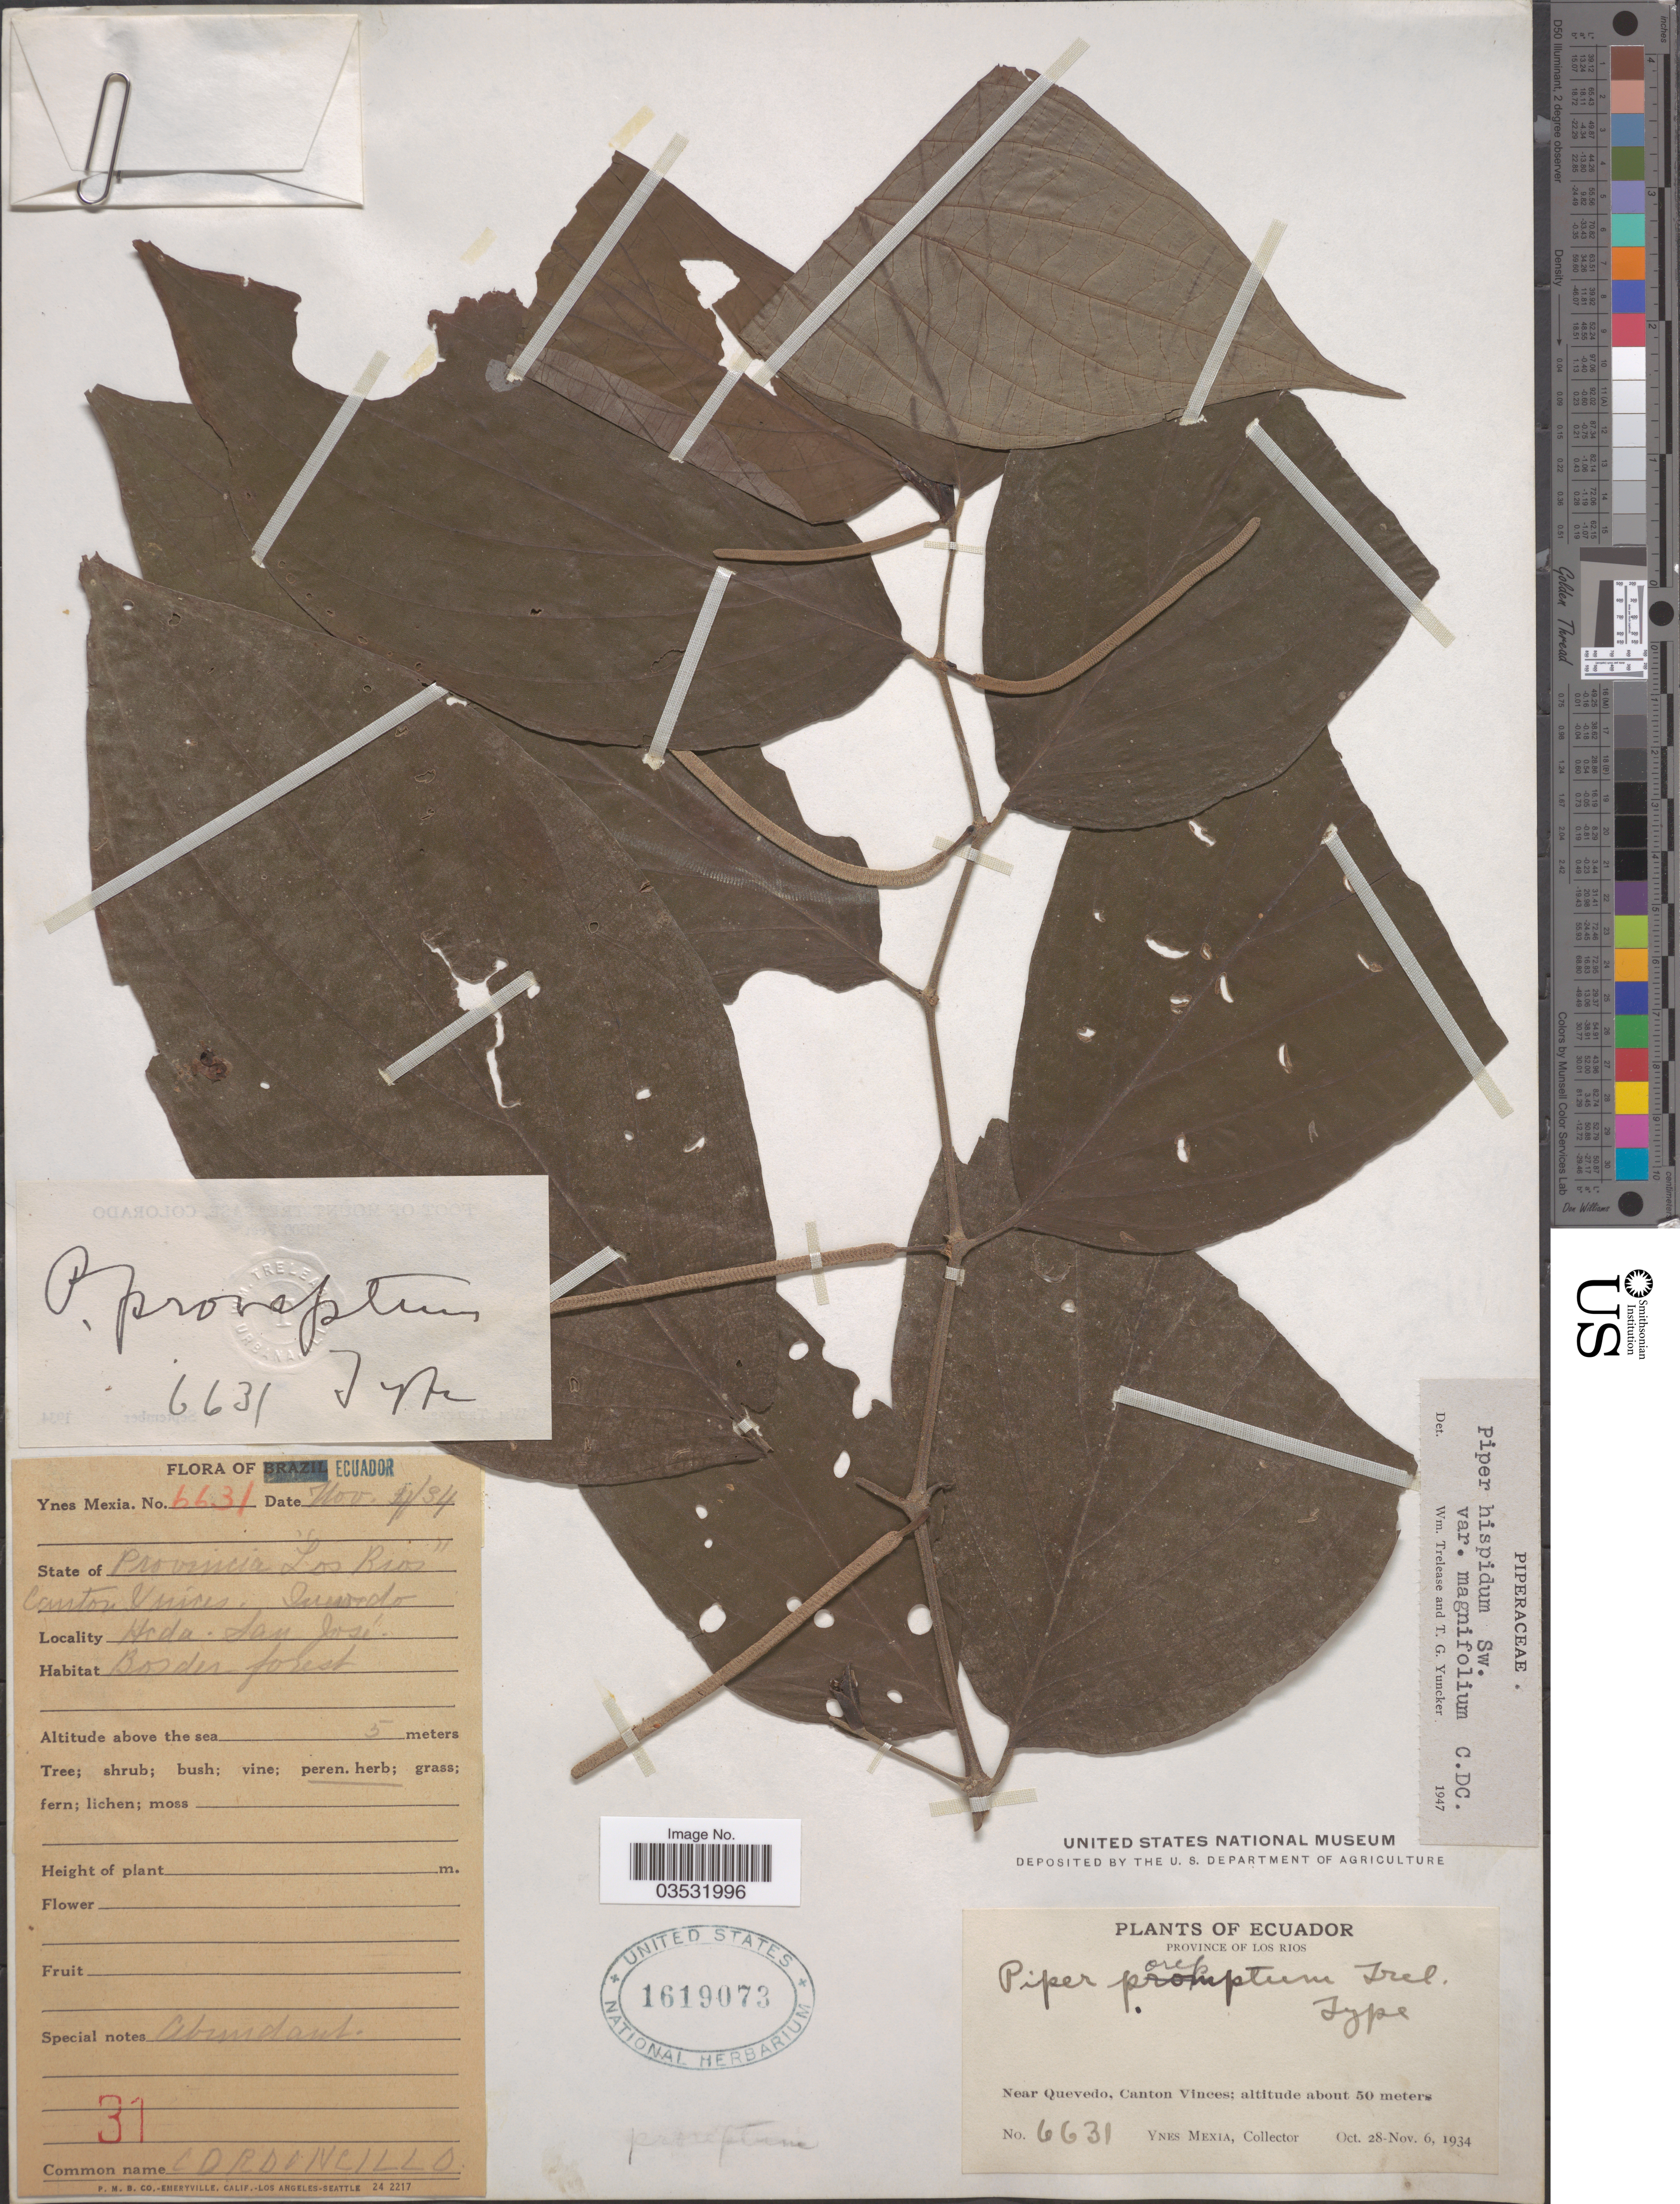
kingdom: Plantae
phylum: Tracheophyta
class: Magnoliopsida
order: Piperales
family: Piperaceae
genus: Piper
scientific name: Piper hispidum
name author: Sw.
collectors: Y. Mexia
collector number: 6631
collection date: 1934-11-04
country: Ecuador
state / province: Los Ríos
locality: Near Quevedo, Canton Vinces. Hcda. San José.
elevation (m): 5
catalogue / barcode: US 1619073